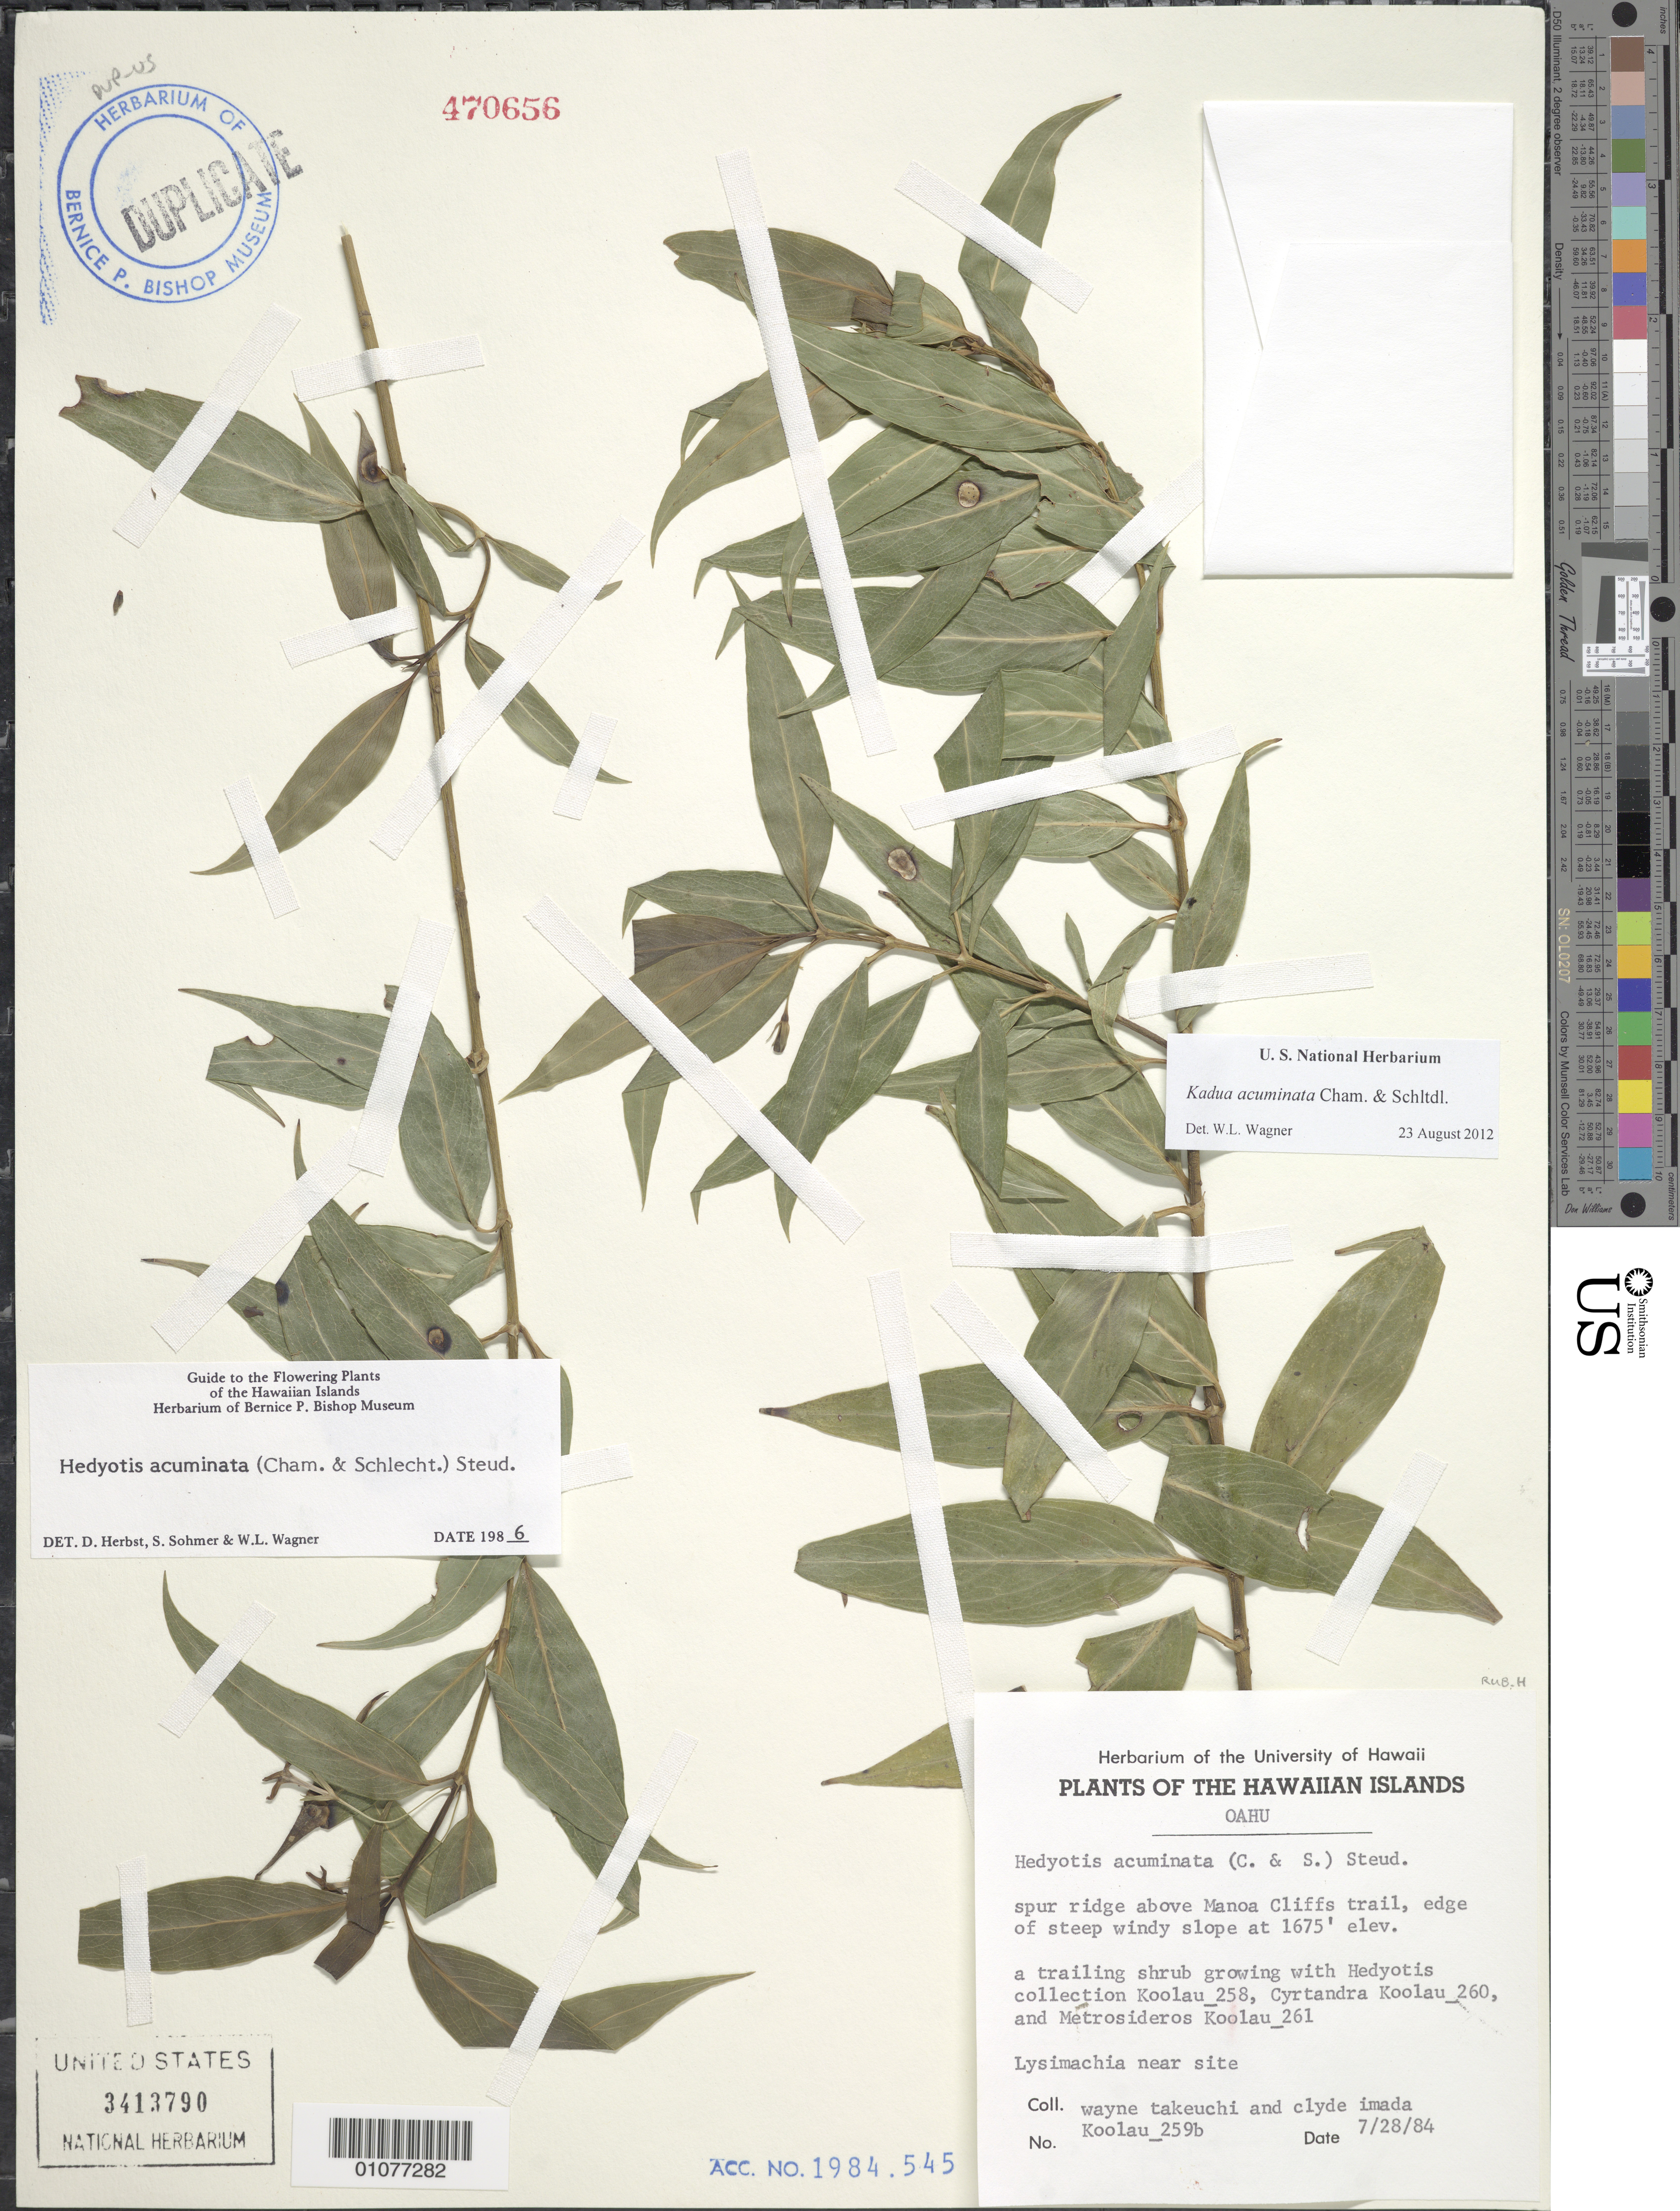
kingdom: Plantae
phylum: Tracheophyta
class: Magnoliopsida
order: Gentianales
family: Rubiaceae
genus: Kadua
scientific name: Kadua acuminata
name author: Cham. & Schltdl.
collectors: W. N. Takeuchi & C. Imada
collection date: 1984-07-28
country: United States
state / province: Hawaii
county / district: Honolulu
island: Oahu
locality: spur ridge above Manoa Cliffs trail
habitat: edge of steep windy slope, trailing shrub growing with Hedyotis collection Koolau 258, Cyrtandra Koolau 260, and Metrosideros Koolau 261, Lysimachia nearby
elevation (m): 511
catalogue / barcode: US 3413790